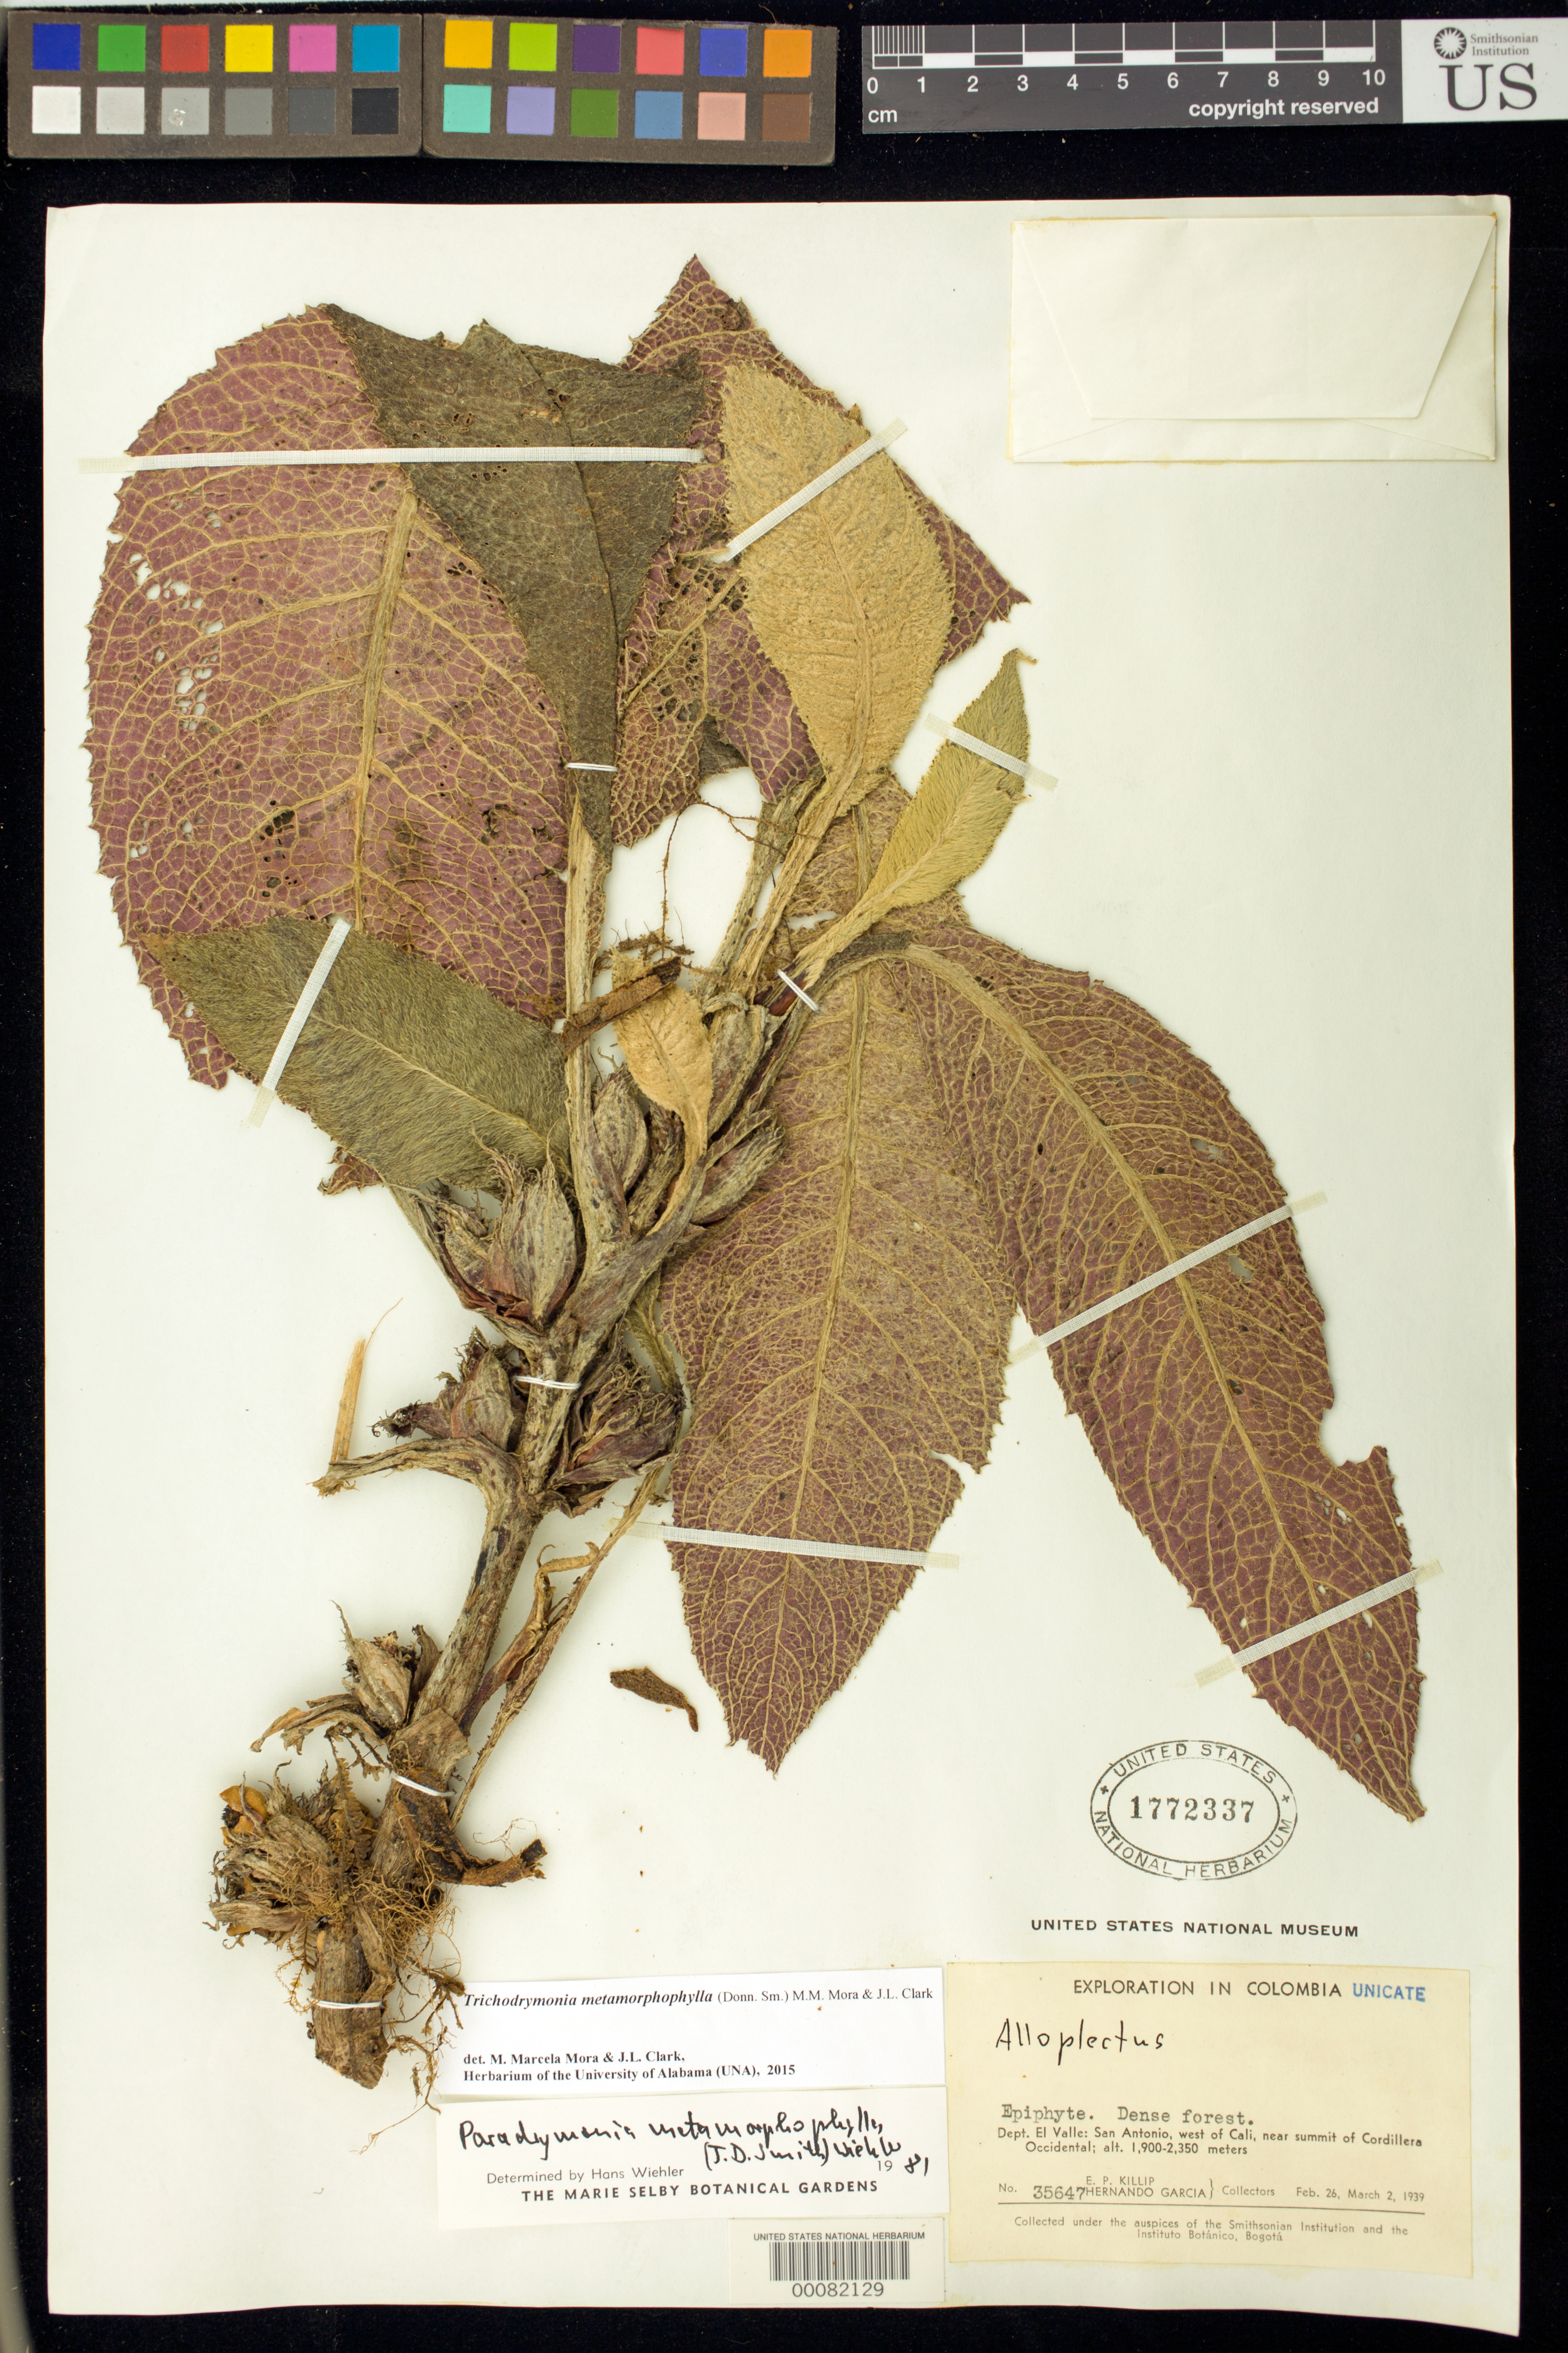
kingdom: Plantae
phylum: Tracheophyta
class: Magnoliopsida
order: Lamiales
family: Gesneriaceae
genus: Trichodrymonia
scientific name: Trichodrymonia metamorphophylla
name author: (Donn. Sm.) M.M. Mora & J.L. Clark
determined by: Mora, M. M.; Clark, J. L.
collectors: E. P. Killip & H. Garcia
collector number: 35647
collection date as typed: Feb-Mar 1939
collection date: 1939-02/1939-03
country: Colombia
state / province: Valle del Cauca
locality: San Antonio, W of Cali, near summit of Cordillera Occidental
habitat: Dense forest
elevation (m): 1900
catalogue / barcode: US 1772337